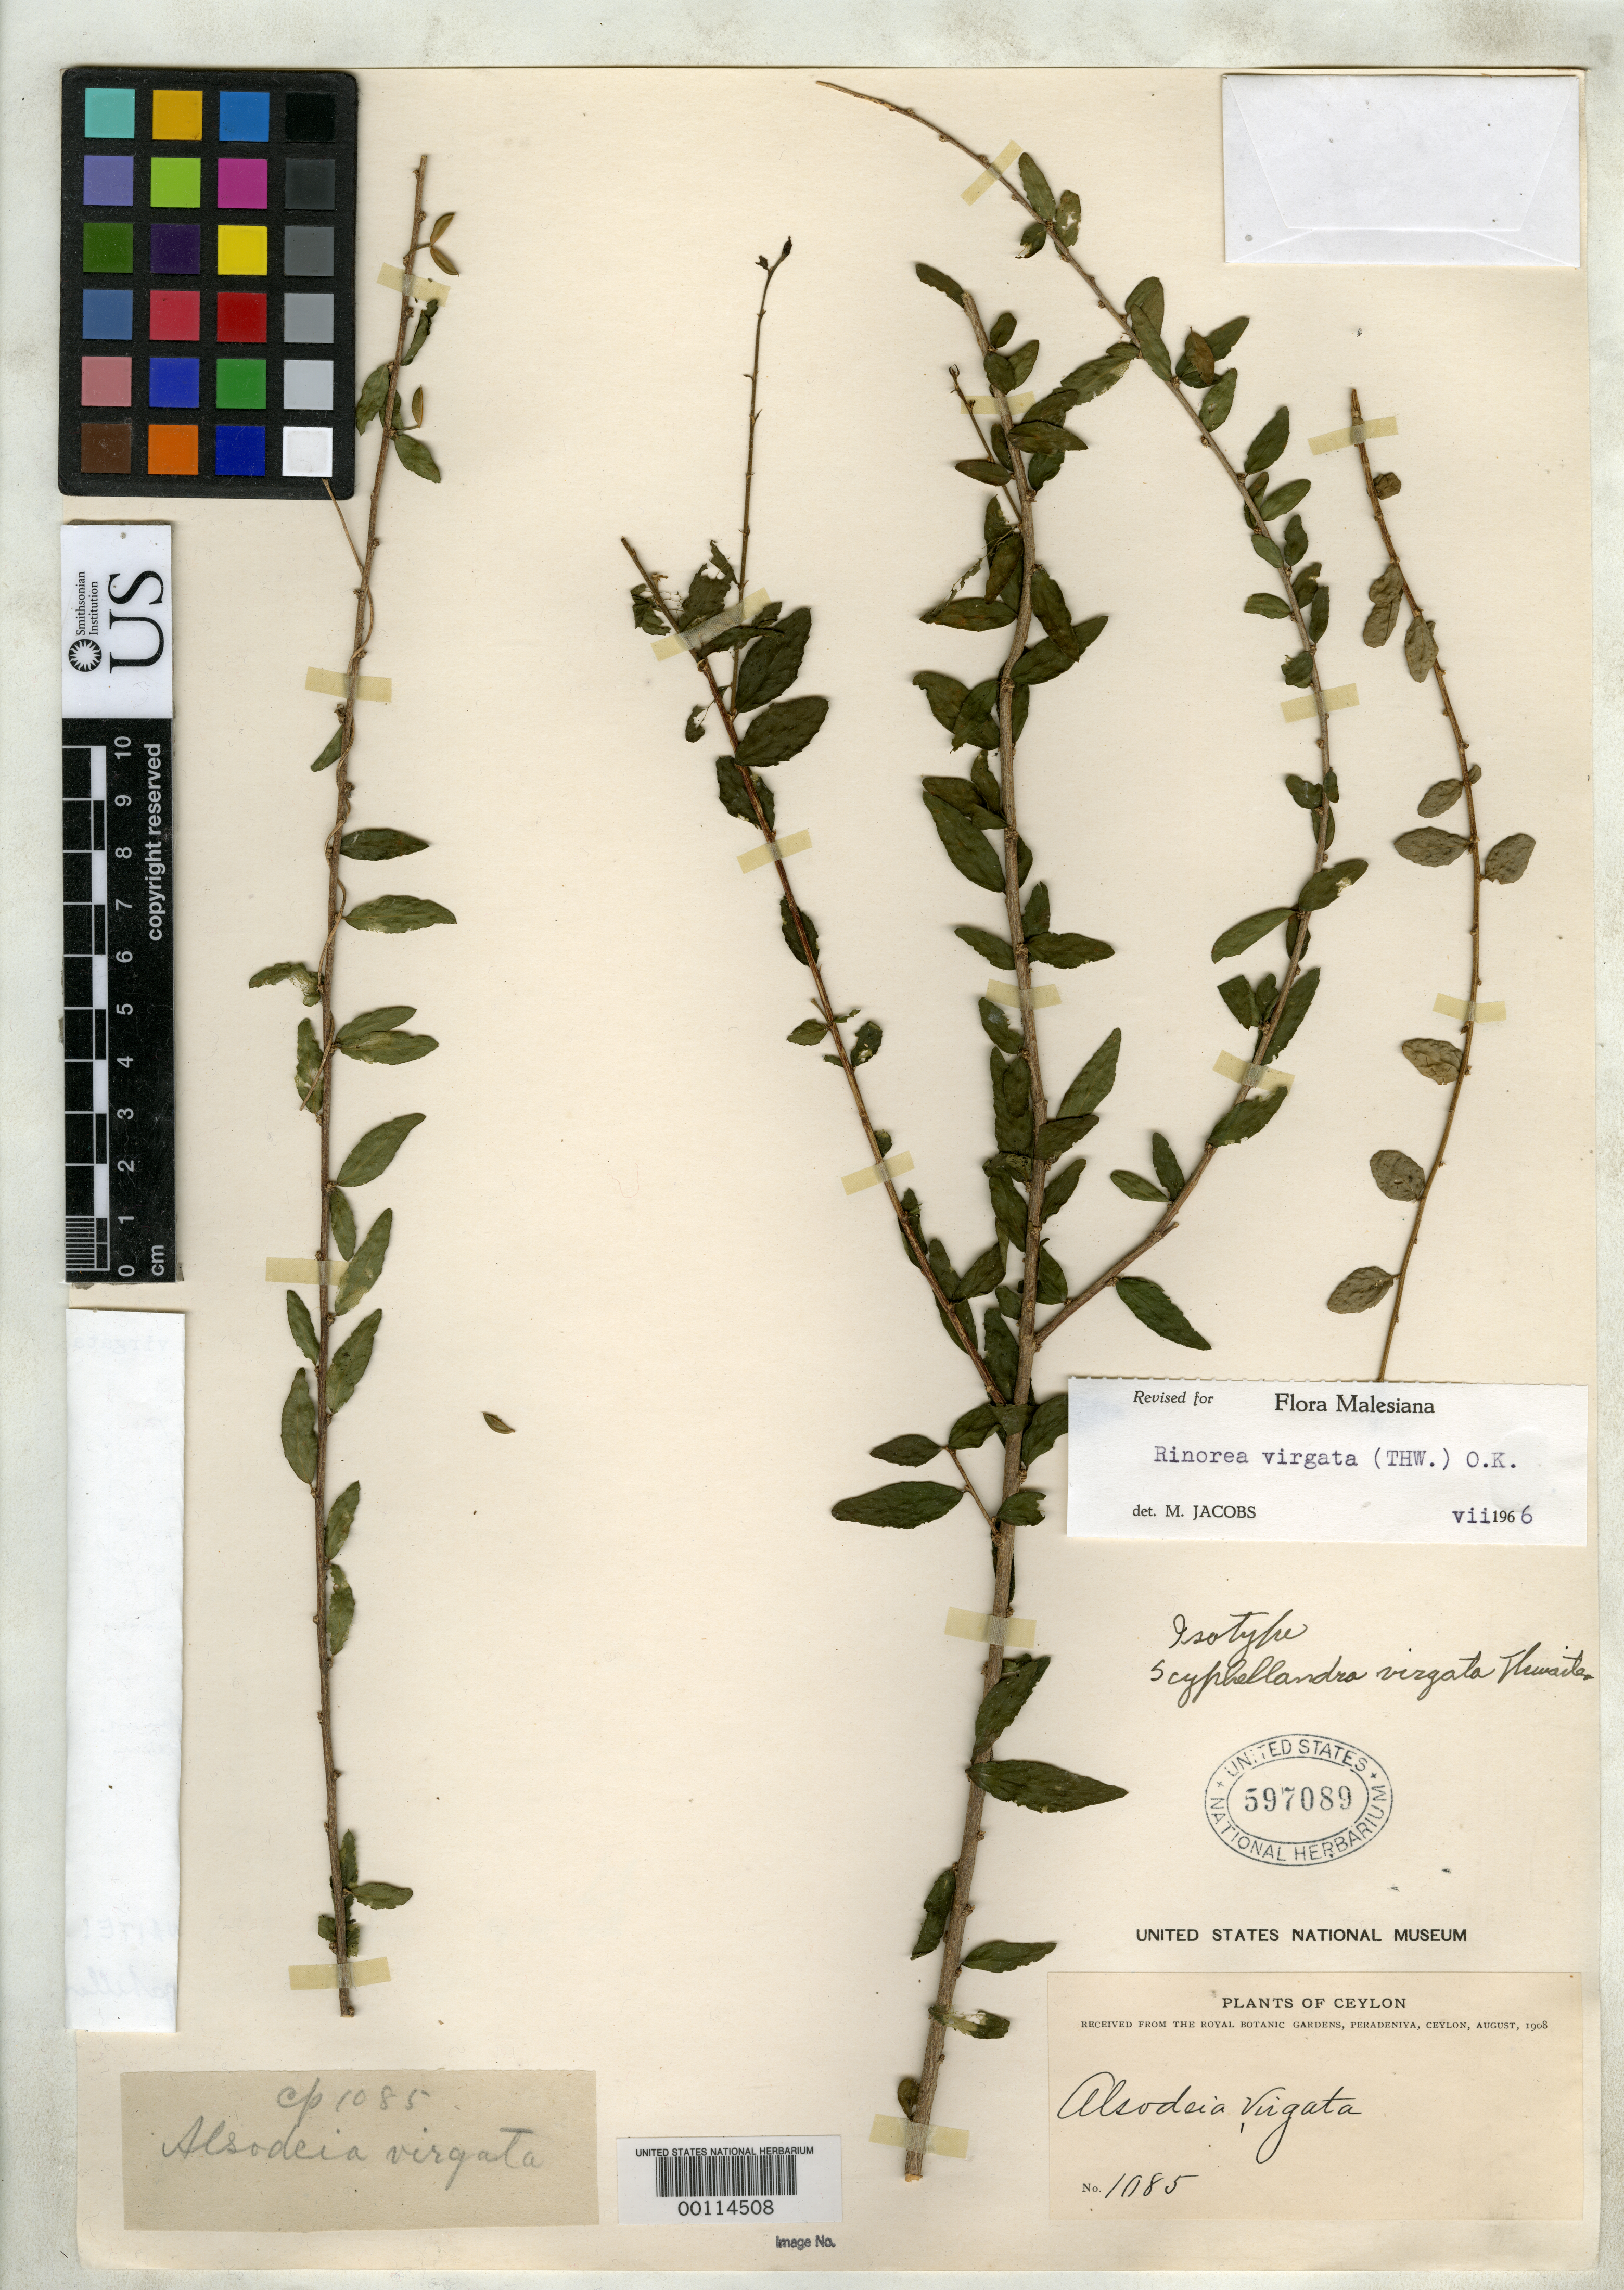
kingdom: Plantae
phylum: Tracheophyta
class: Magnoliopsida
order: Malpighiales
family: Violaceae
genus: Scyphellandra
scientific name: Scyphellandra virgata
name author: Thwaites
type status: Isotype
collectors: G. H. K. Thwaites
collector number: CP 1085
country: Sri Lanka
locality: "Ceylon"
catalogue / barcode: US 597089